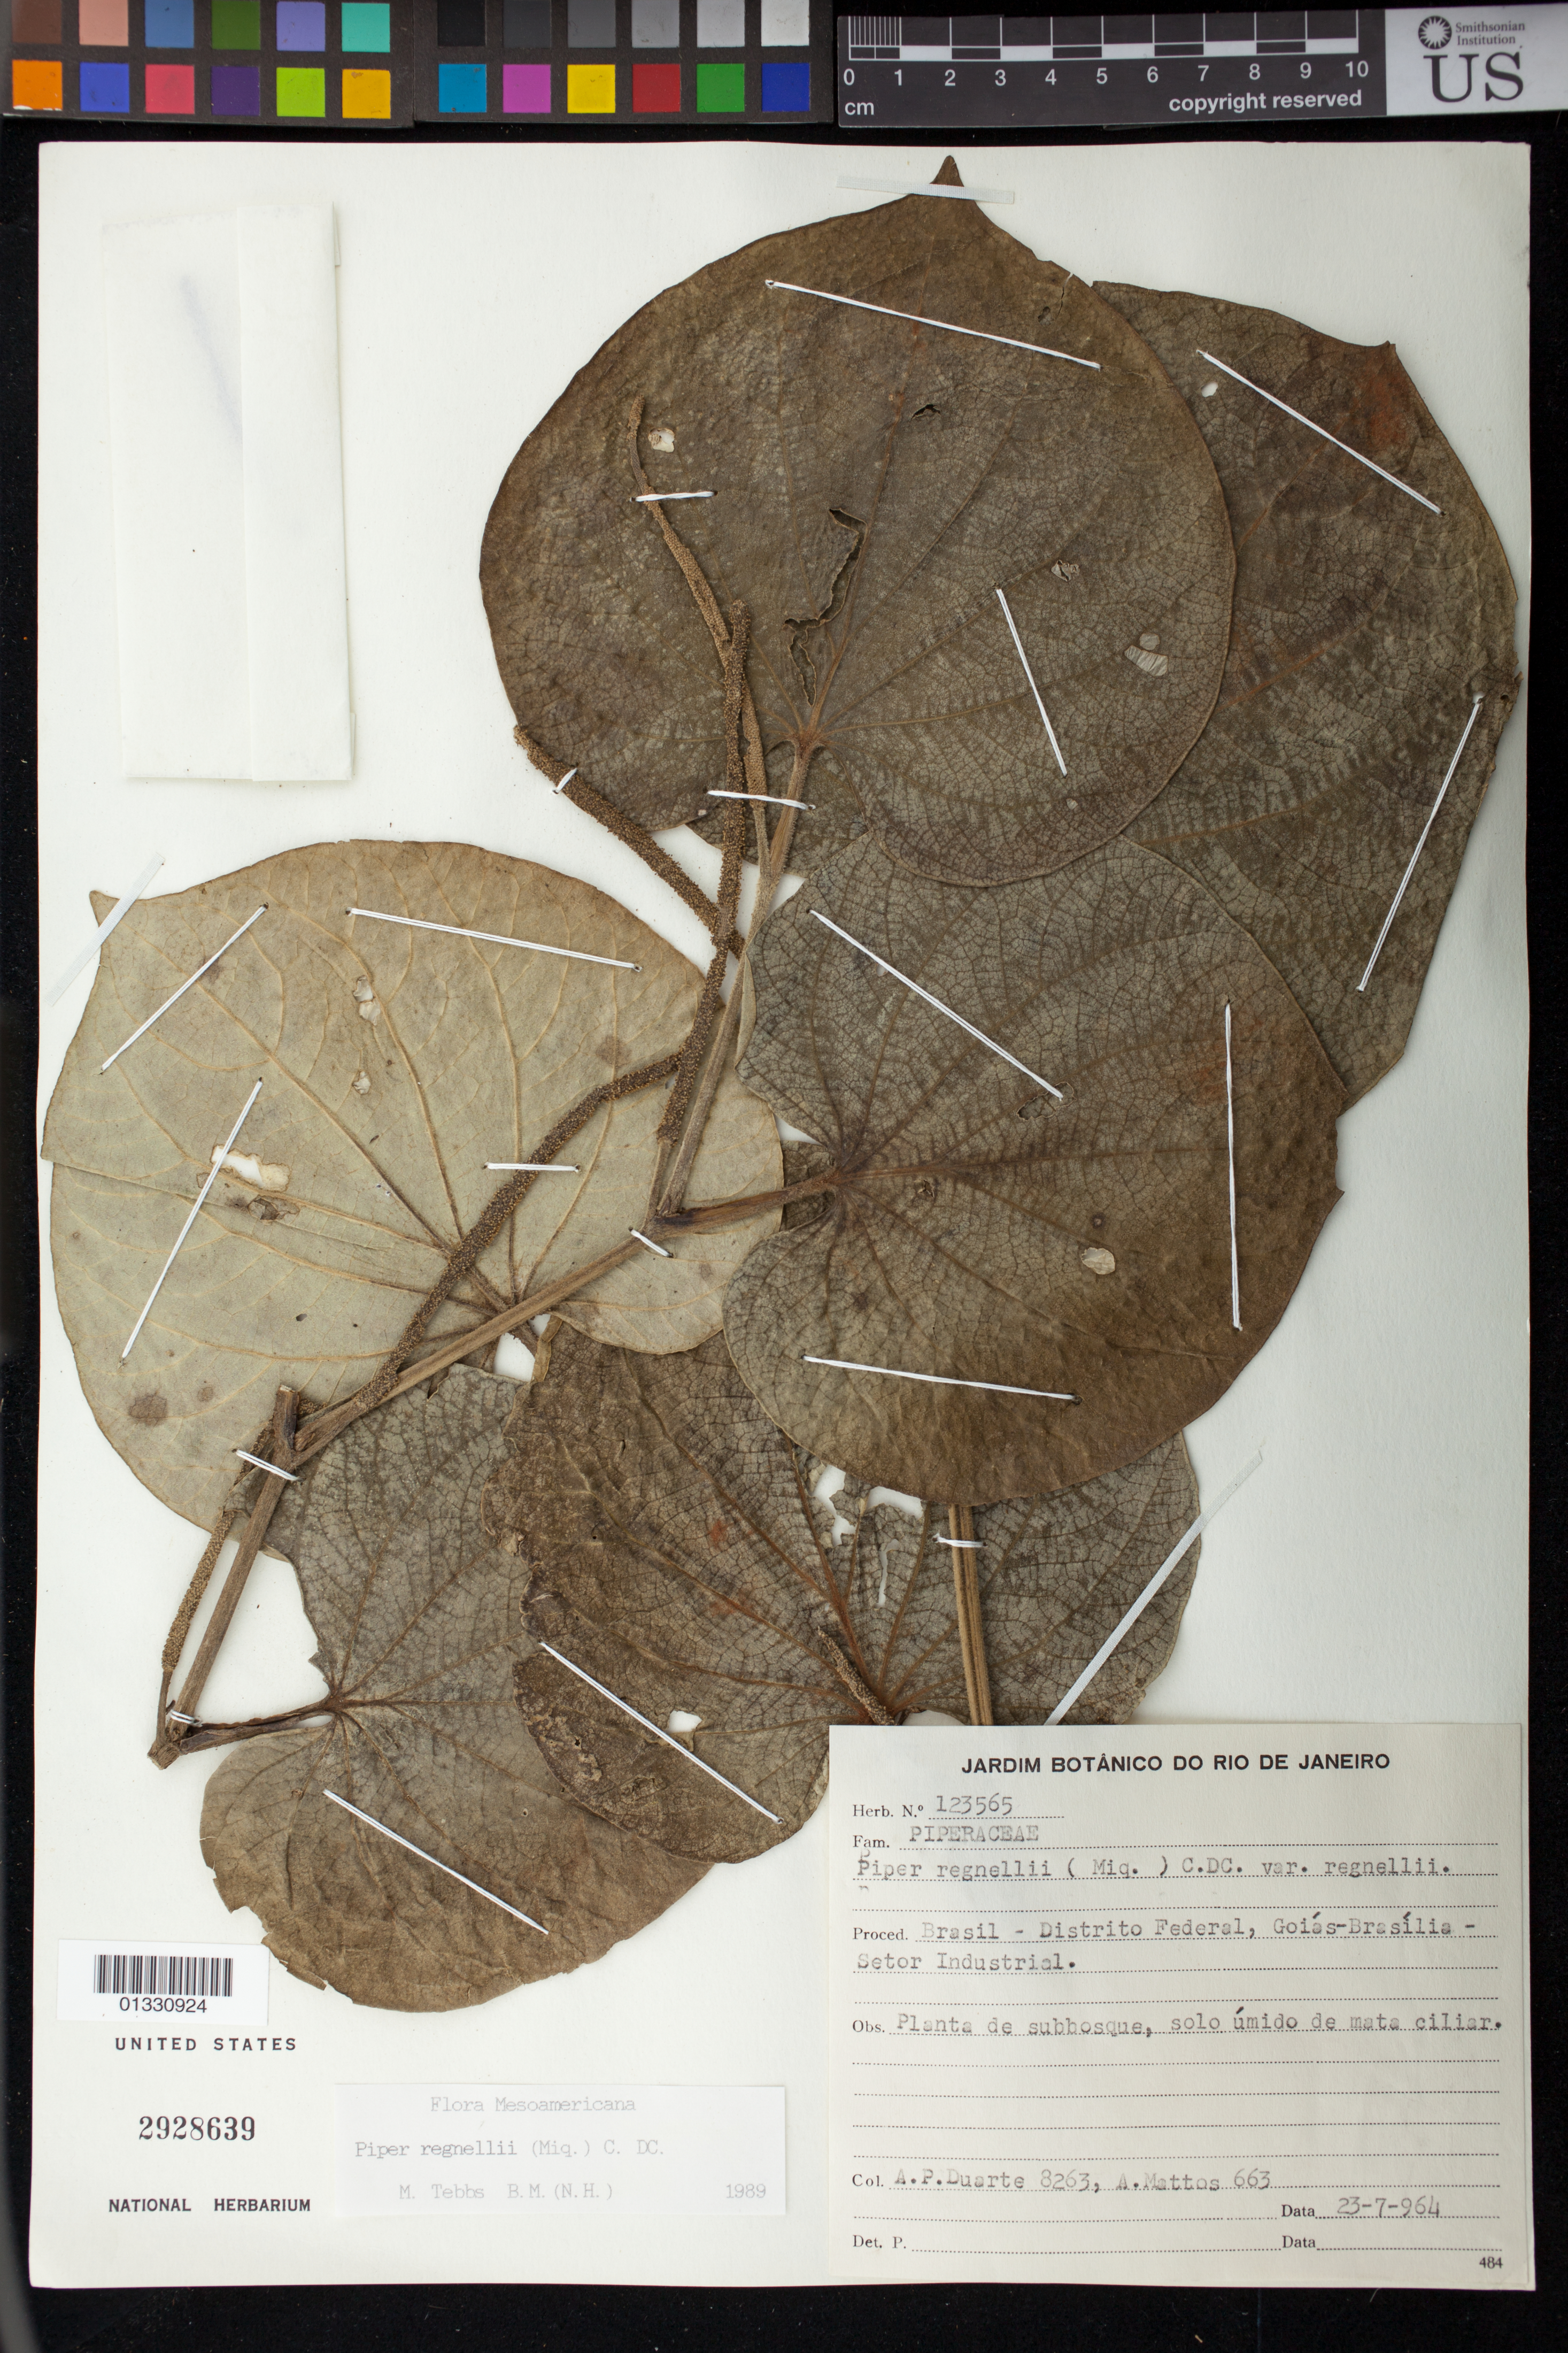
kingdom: Plantae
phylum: Tracheophyta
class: Magnoliopsida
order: Piperales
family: Piperaceae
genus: Piper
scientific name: Piper regnellii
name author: (Miq.) C. DC.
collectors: A. P. Duarte & A. Mattos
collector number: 8263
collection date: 1964-07-23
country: Brazil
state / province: Distrito Federal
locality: Setor Industrial b(Goiás - Brasília)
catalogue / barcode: US 2928639